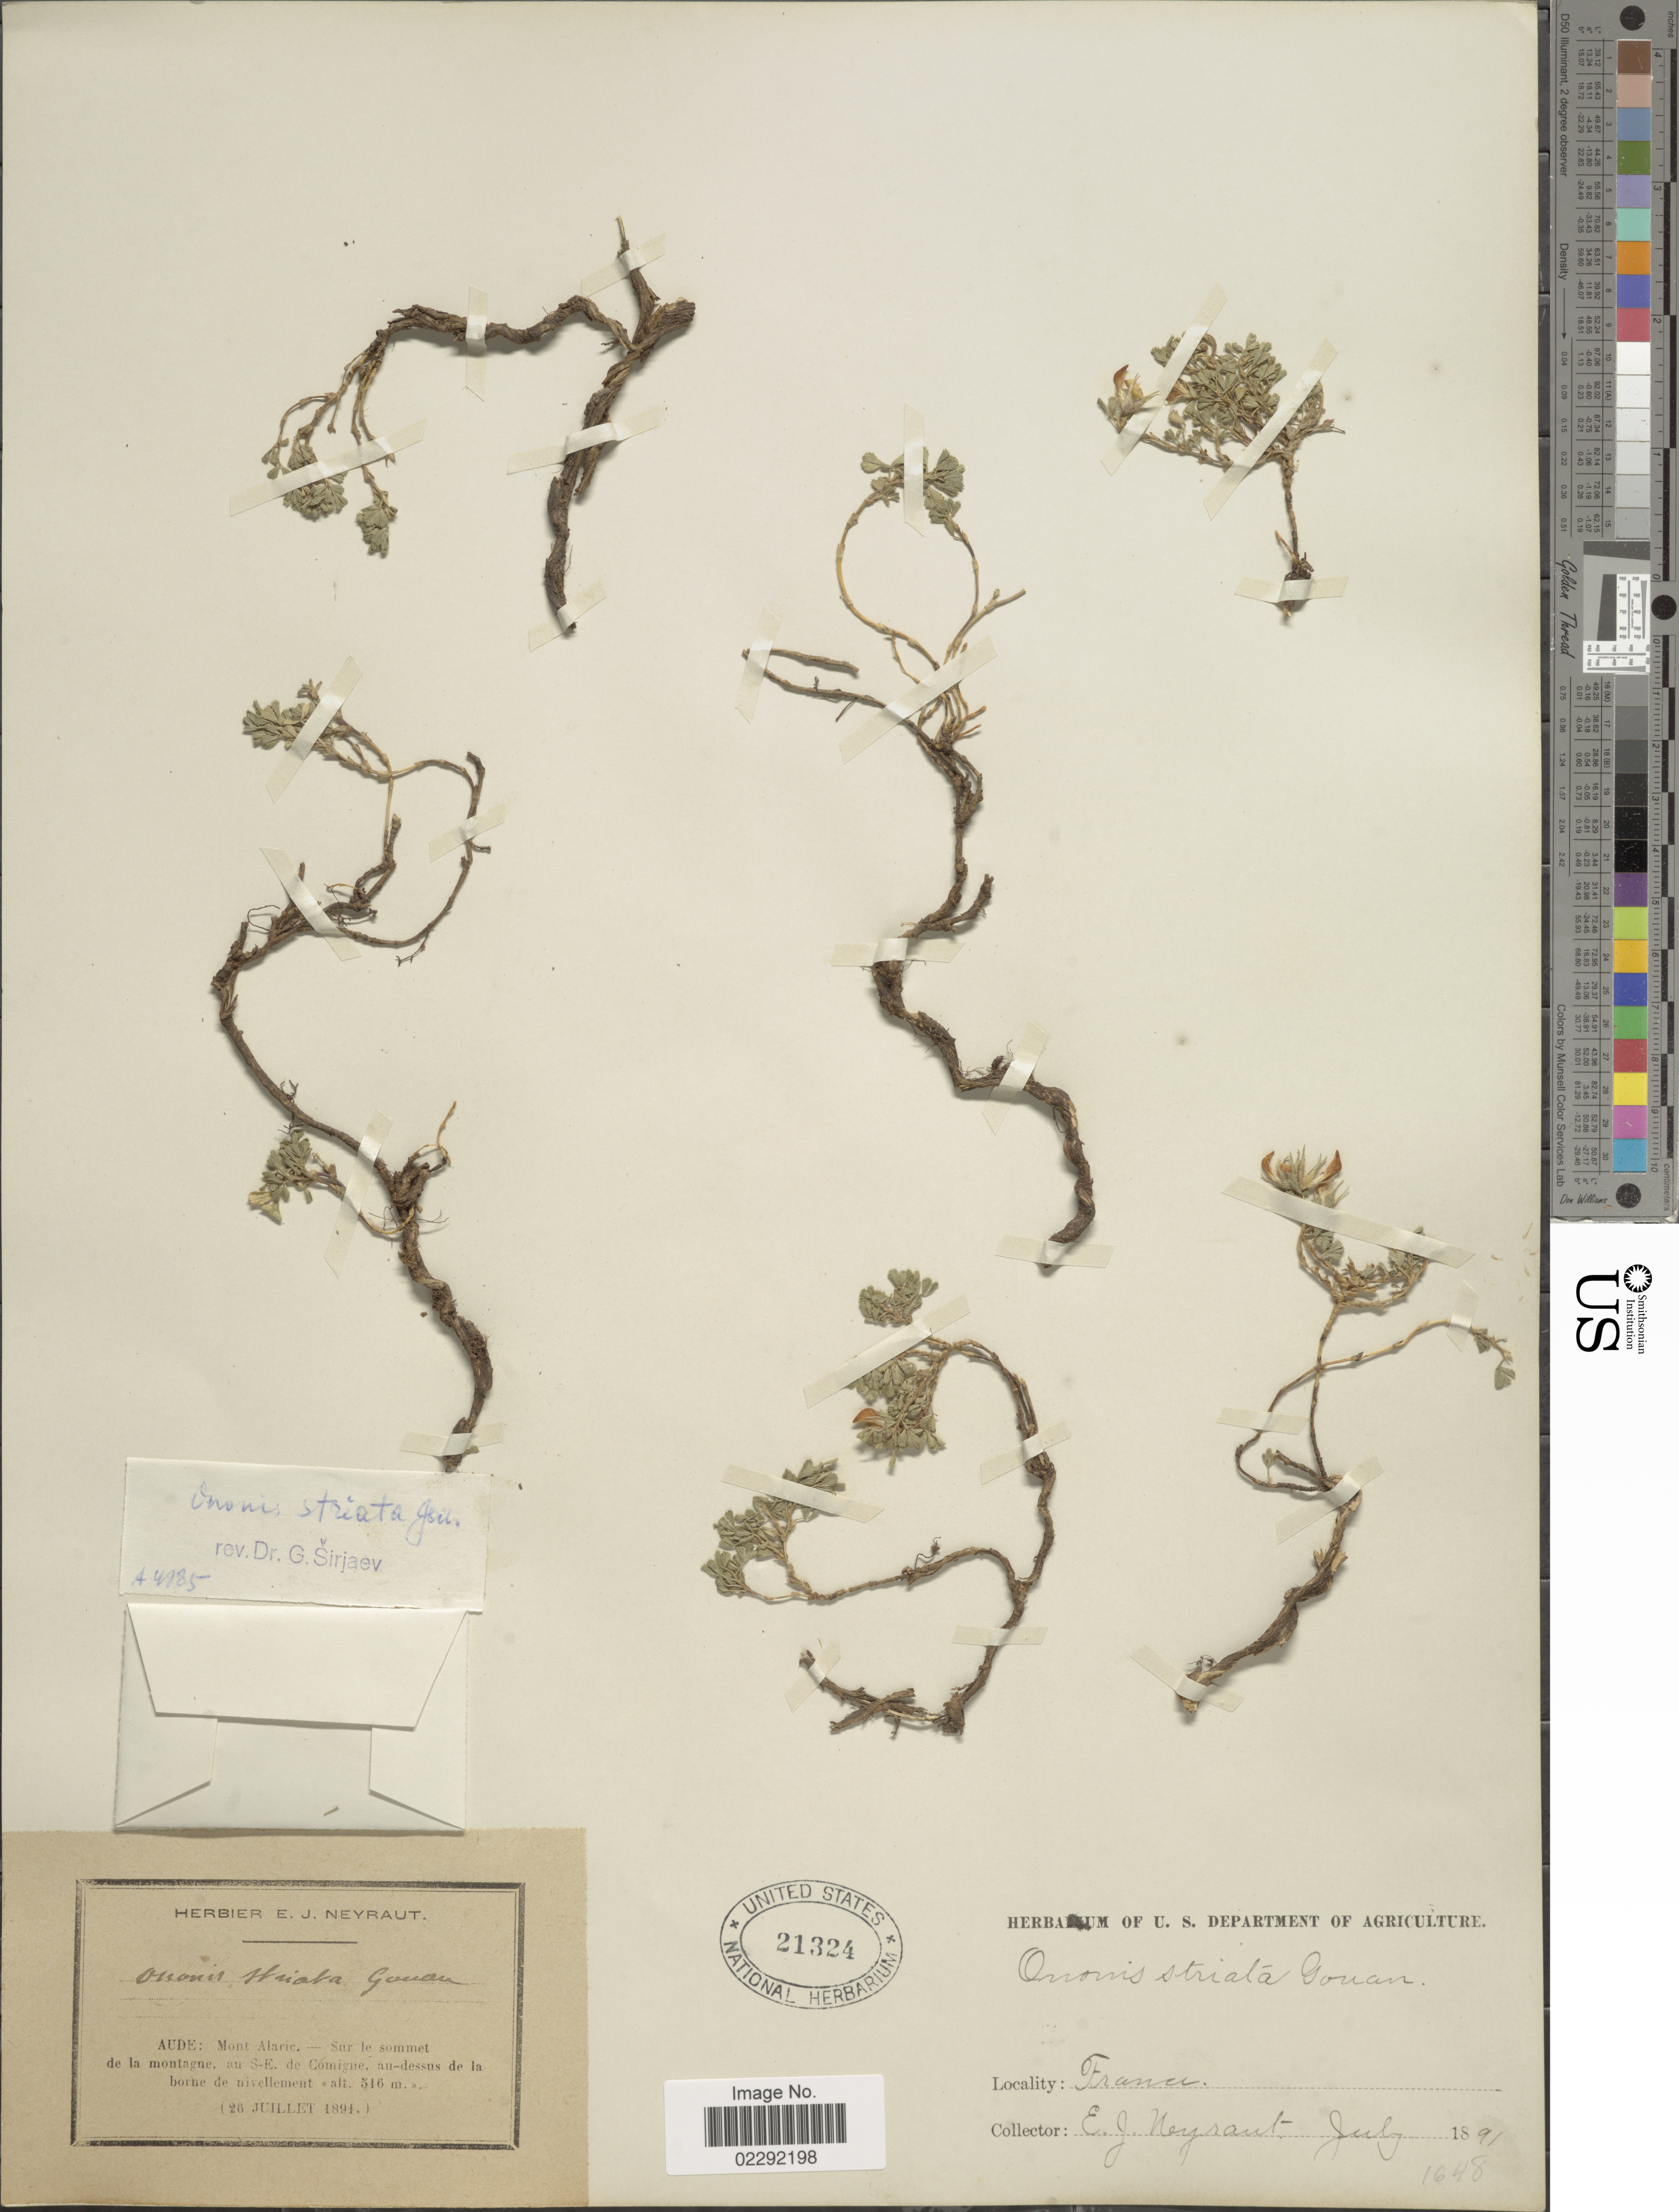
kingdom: Plantae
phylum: Tracheophyta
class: Magnoliopsida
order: Fabales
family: Fabaceae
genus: Ononis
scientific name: Ononis striata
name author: Gouan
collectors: E. Neyraut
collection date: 1894-07-26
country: France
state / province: Occitanie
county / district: Aude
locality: Aude: Mont Alarie. - Sure le sommet de la montagne, au S-E de Comigue, au-dessus de la borne de nivellement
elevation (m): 516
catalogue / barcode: US 21324